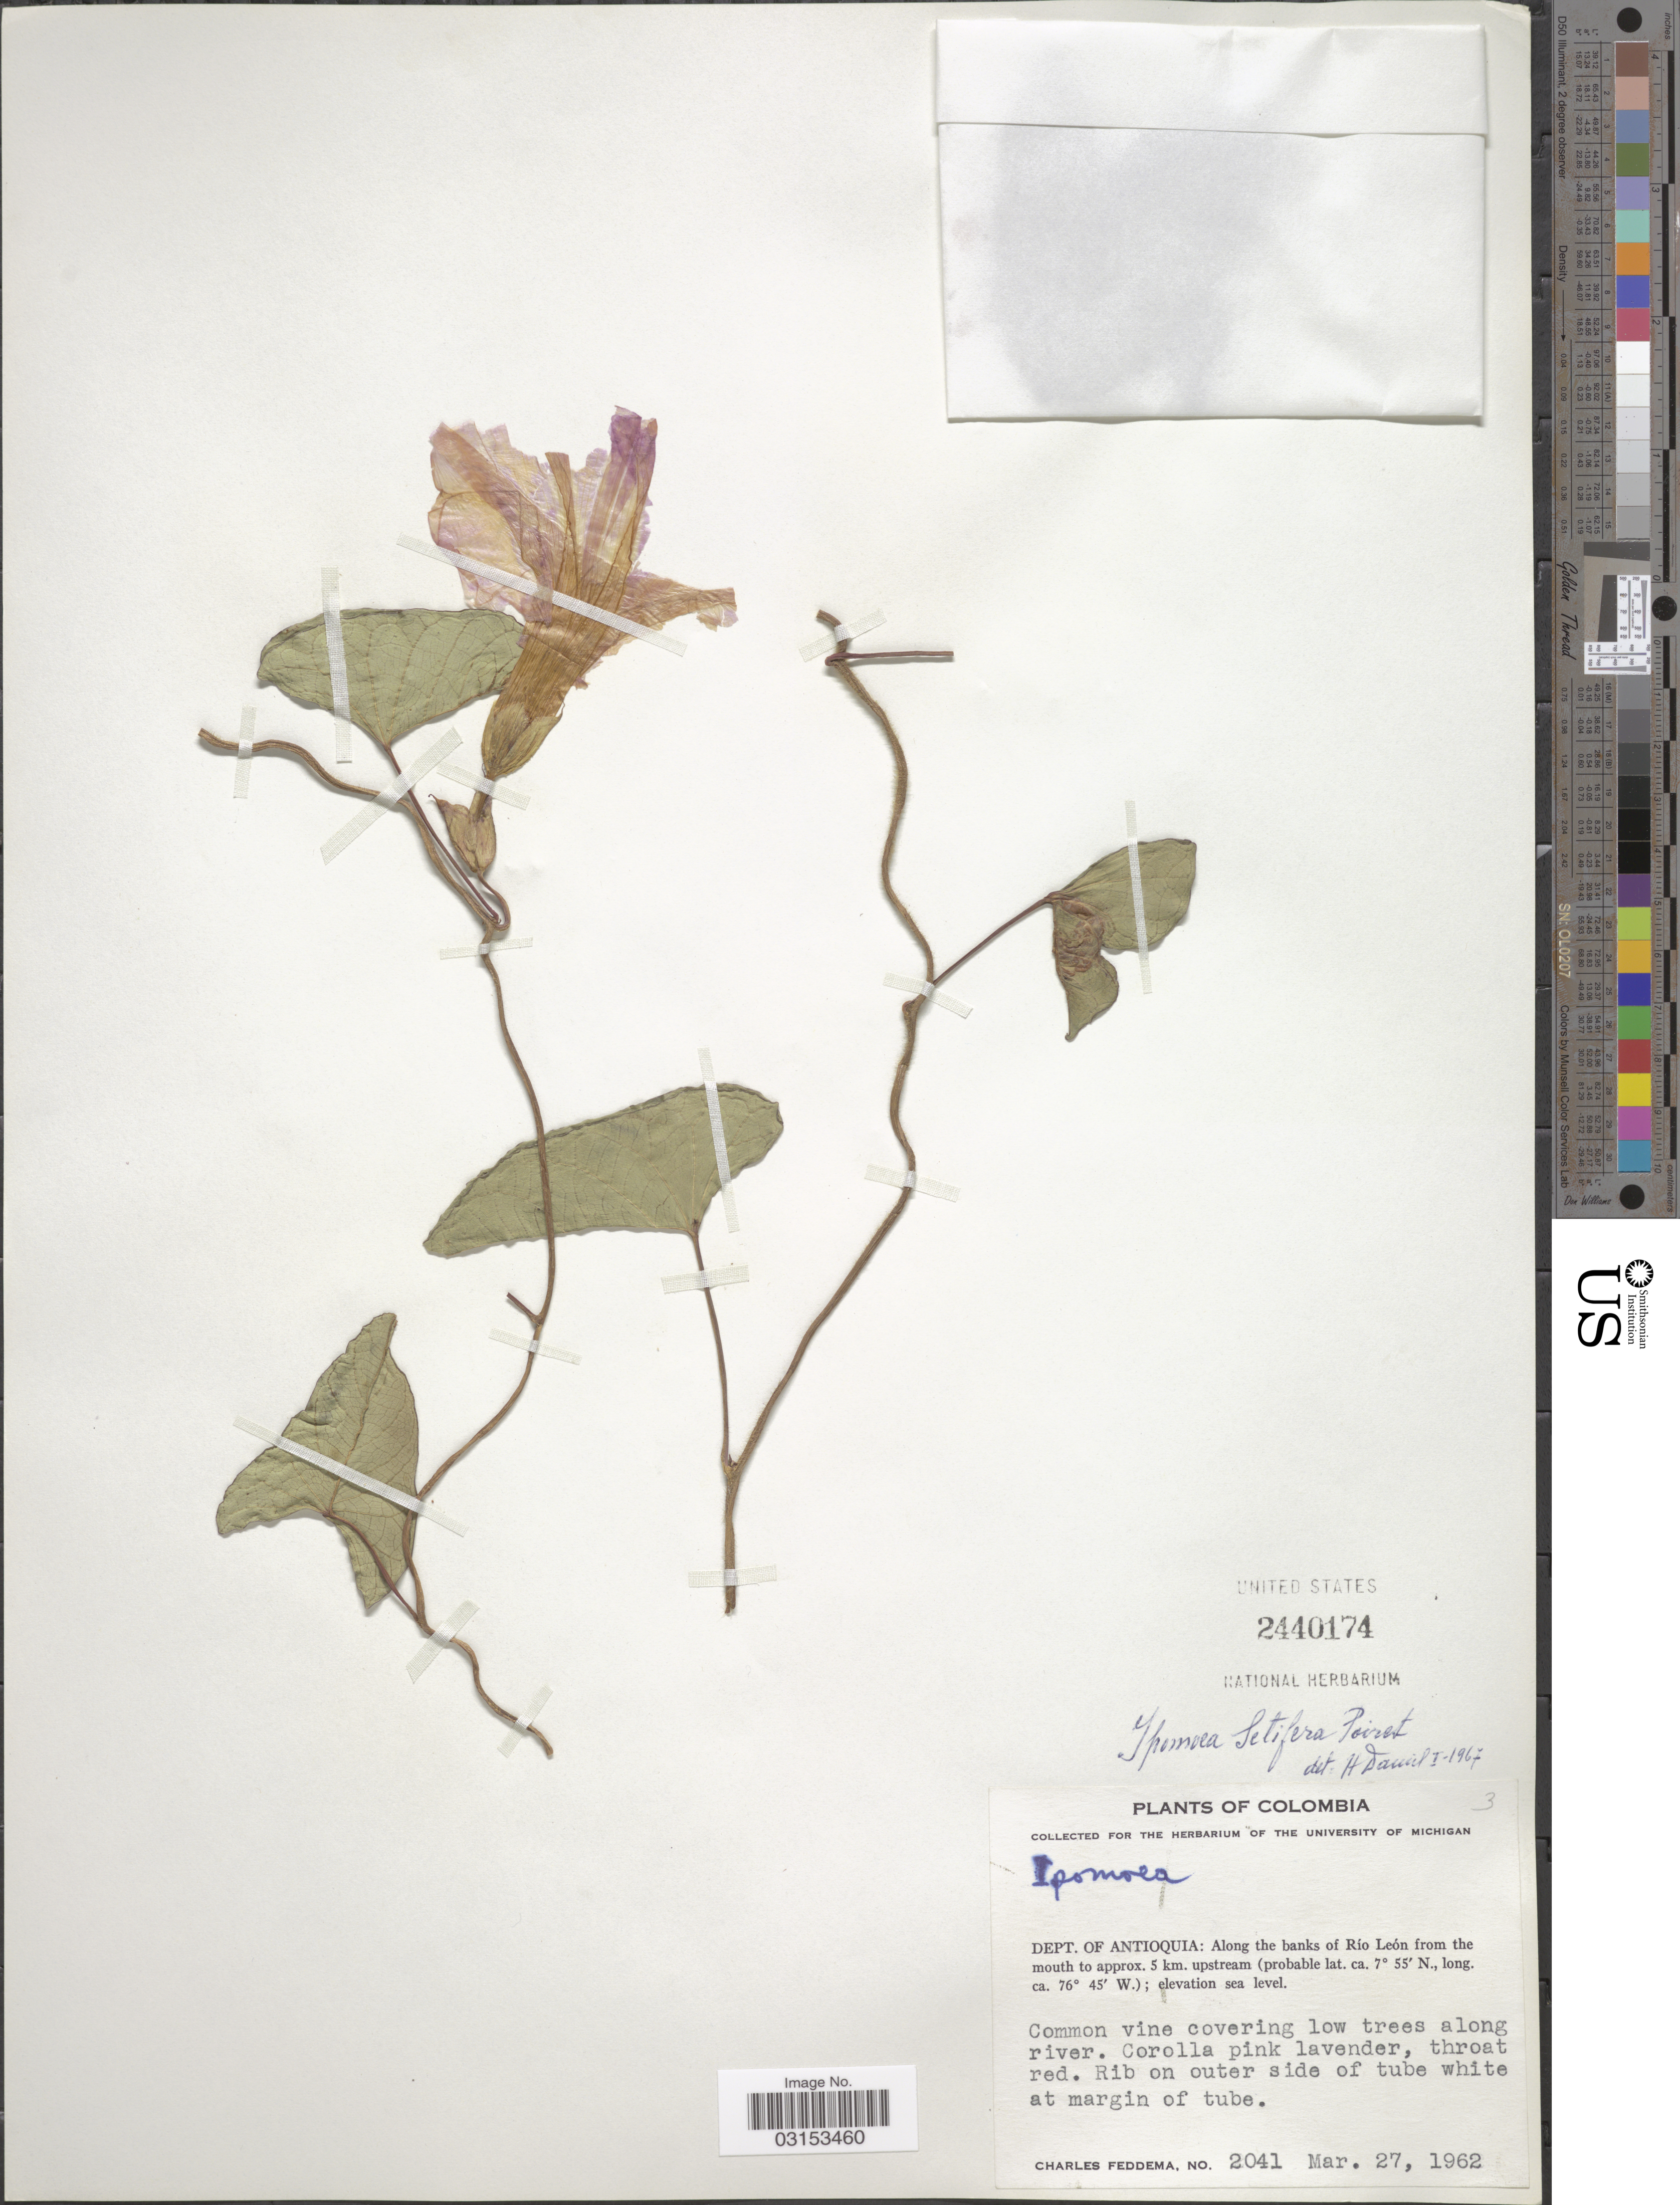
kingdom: Plantae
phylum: Tracheophyta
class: Magnoliopsida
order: Solanales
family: Convolvulaceae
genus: Ipomoea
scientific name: Ipomoea setifera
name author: Poir.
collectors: C. Feddema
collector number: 2041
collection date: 1962-03-27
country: Colombia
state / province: Antioquia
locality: Dept. of Antioquia: Along the banks of Río León, from the mouth to approx. 5 km. upstream.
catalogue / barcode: US 2440174